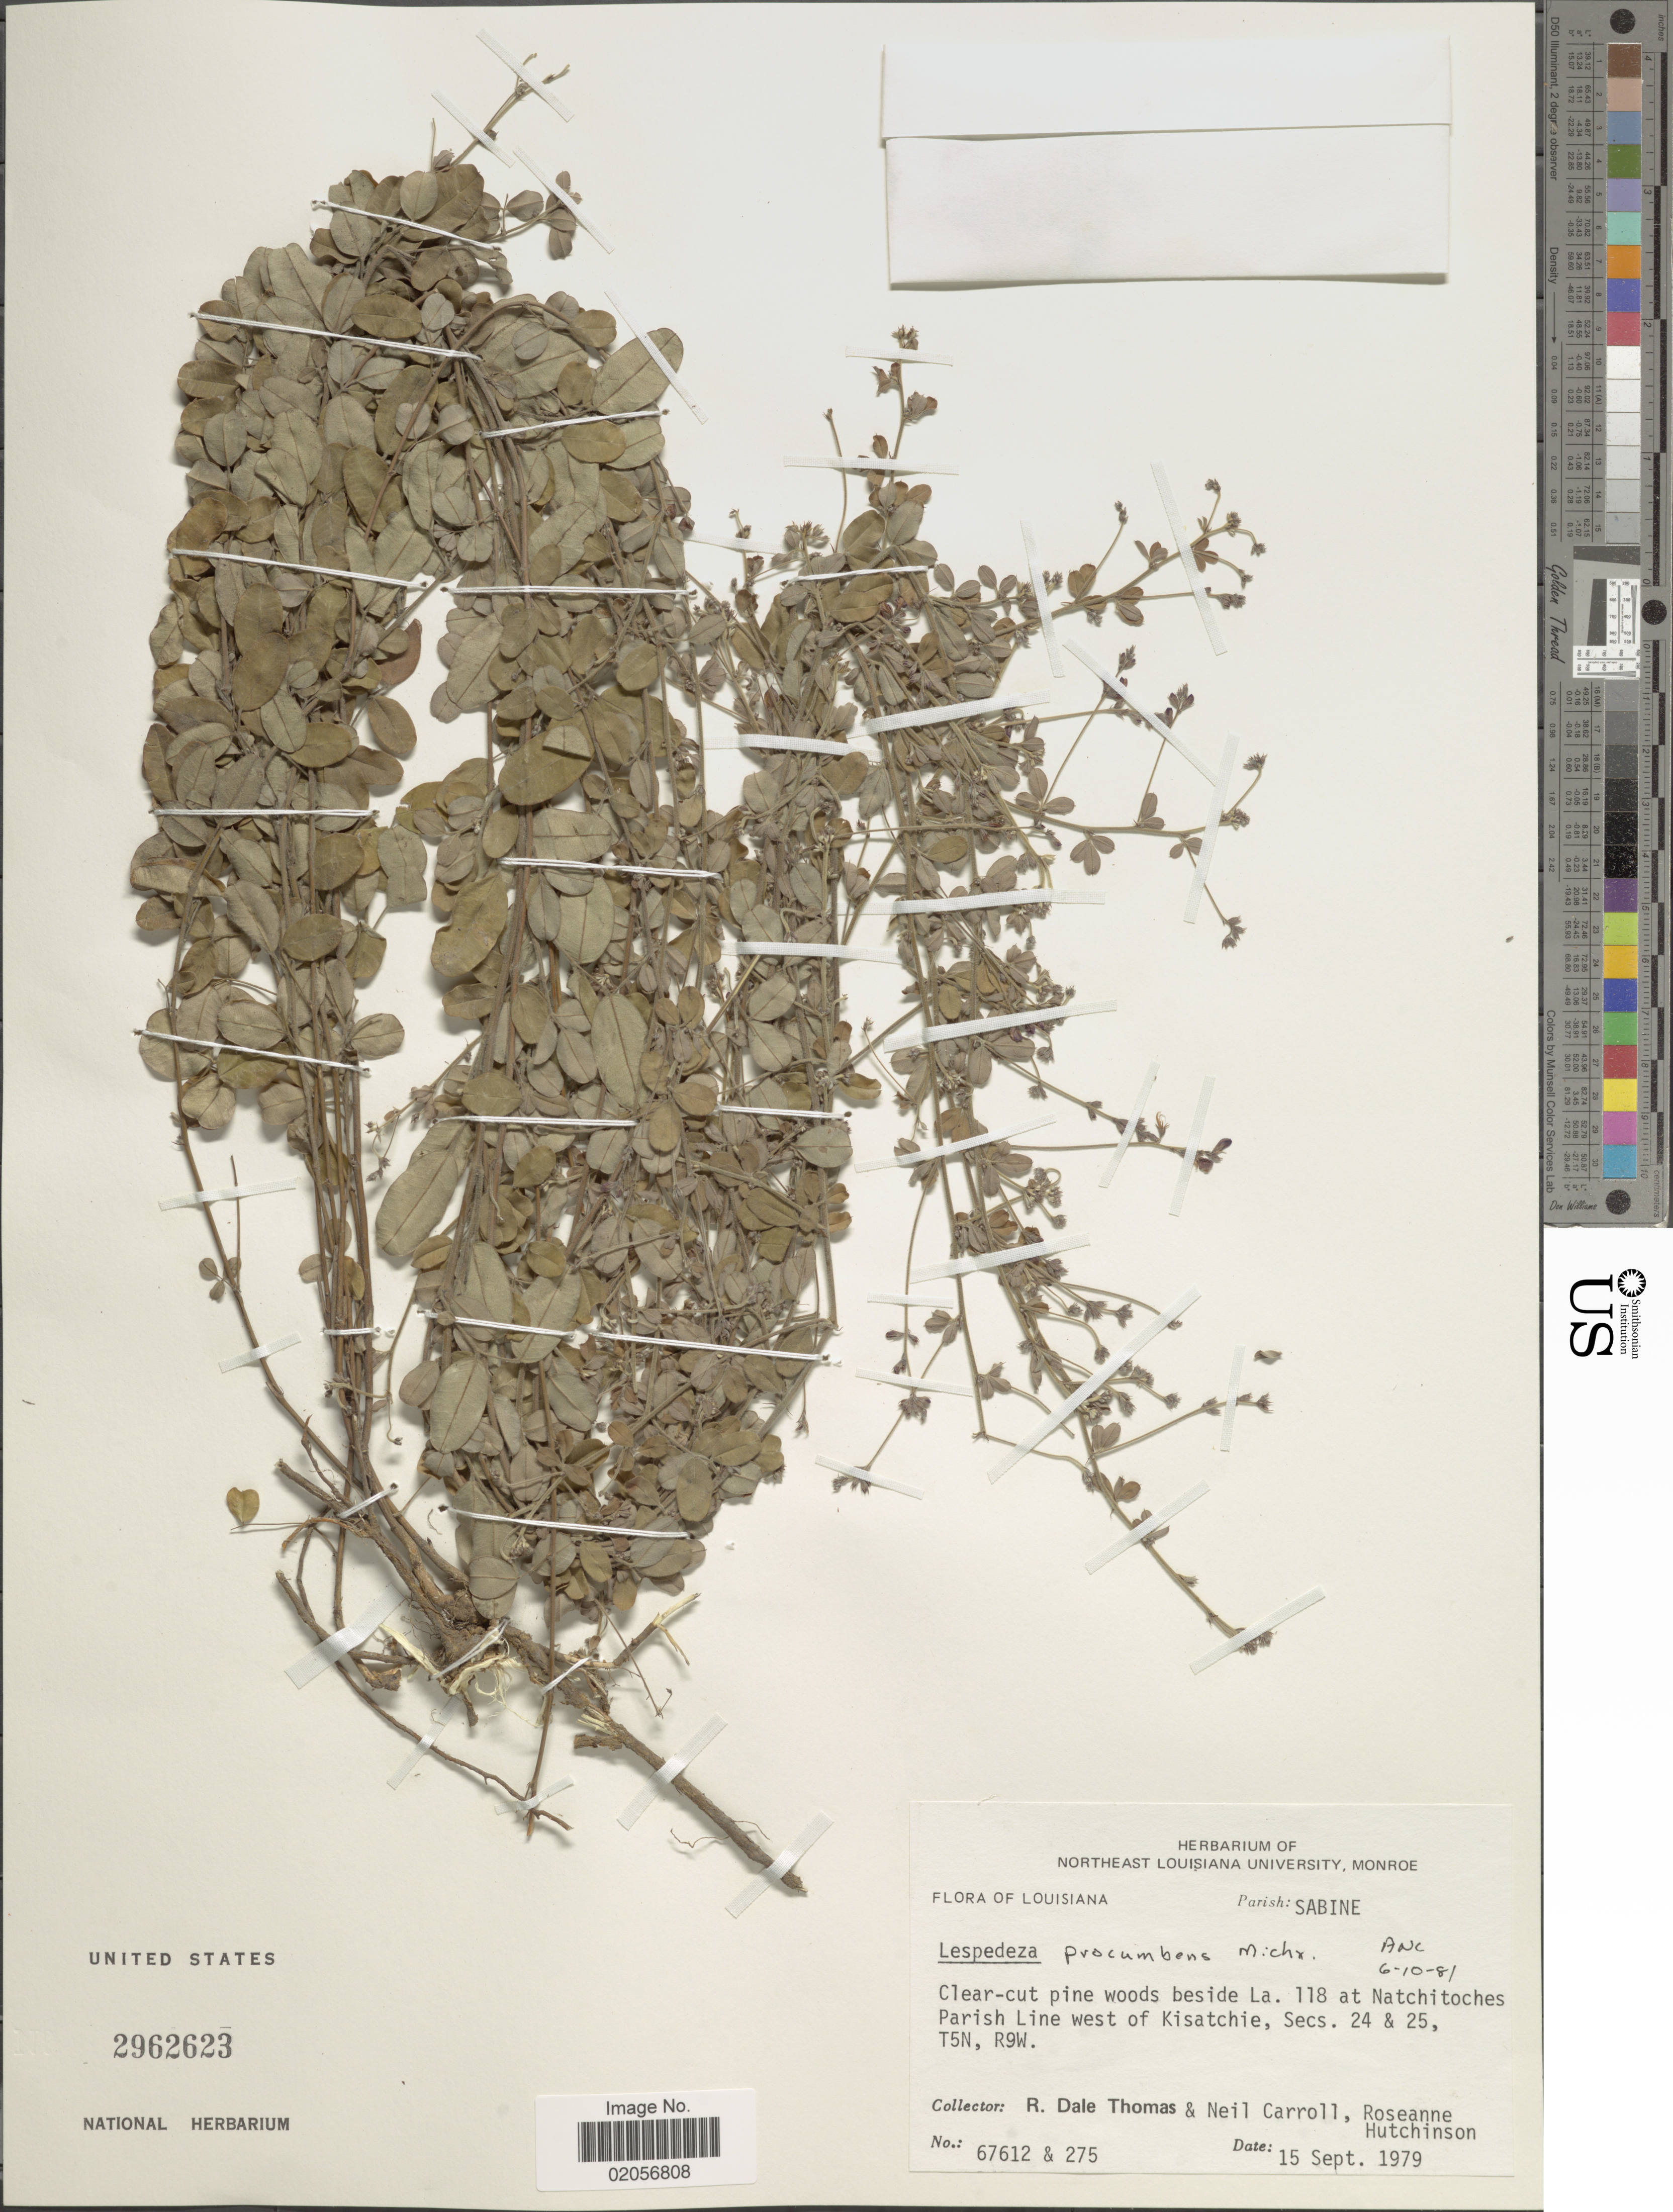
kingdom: Plantae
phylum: Tracheophyta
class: Magnoliopsida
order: Fabales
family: Fabaceae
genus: Lespedeza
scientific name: Lespedeza procumbens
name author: Michx.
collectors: R. Thomas, N. Carroll & R. Hutchinson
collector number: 67612/275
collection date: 1979-09-15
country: United States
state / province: Louisiana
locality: Clear- cut pine woods beside La. 118 at Natchitoches Parish Line west of Kisatchie, Secs. 24 & 25, T5N, R9W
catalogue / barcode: US 2962623